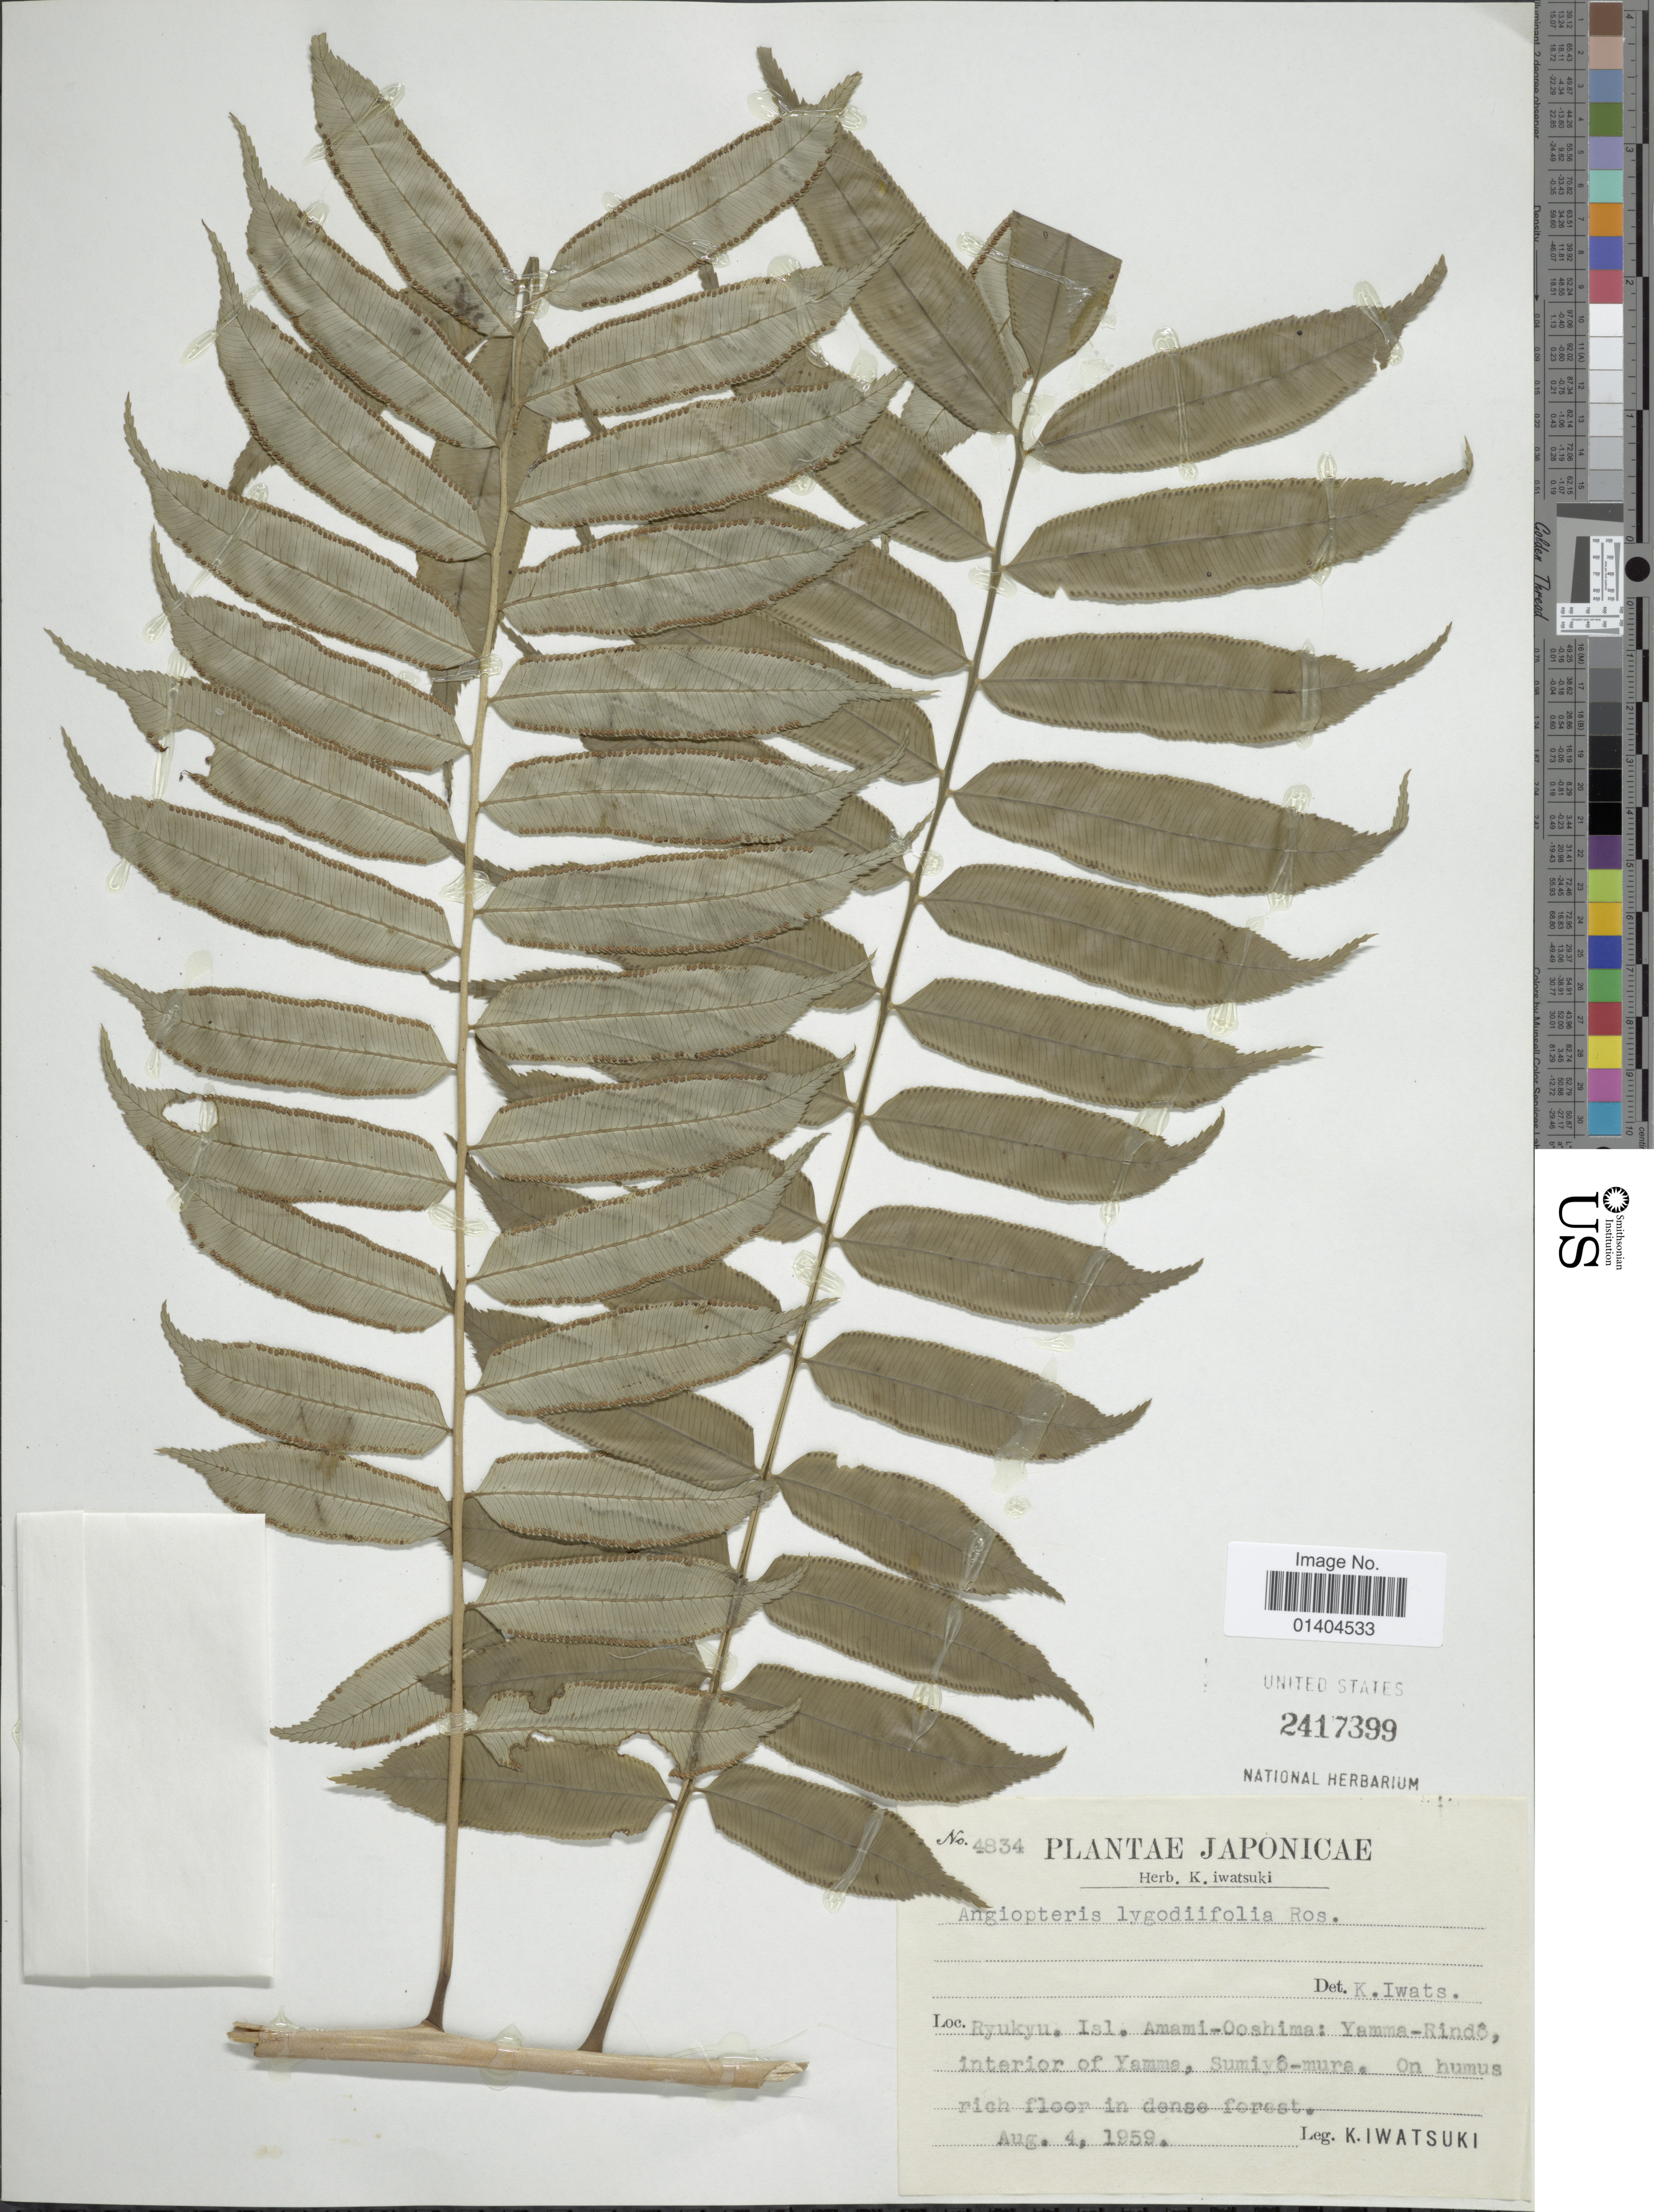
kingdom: Plantae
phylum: Tracheophyta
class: Polypodiopsida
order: Marattiales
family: Marattiaceae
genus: Angiopteris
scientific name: Angiopteris lygodiifolia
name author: Rosenst.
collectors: K. Iwatsuki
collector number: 4834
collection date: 1959-08-04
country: Japan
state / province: Okinawa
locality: Ryukyu. Isl. Amami-Ooshima: Yamma-Rindo, interior of Yamma, Sumiyo-mura.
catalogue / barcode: US 2417399